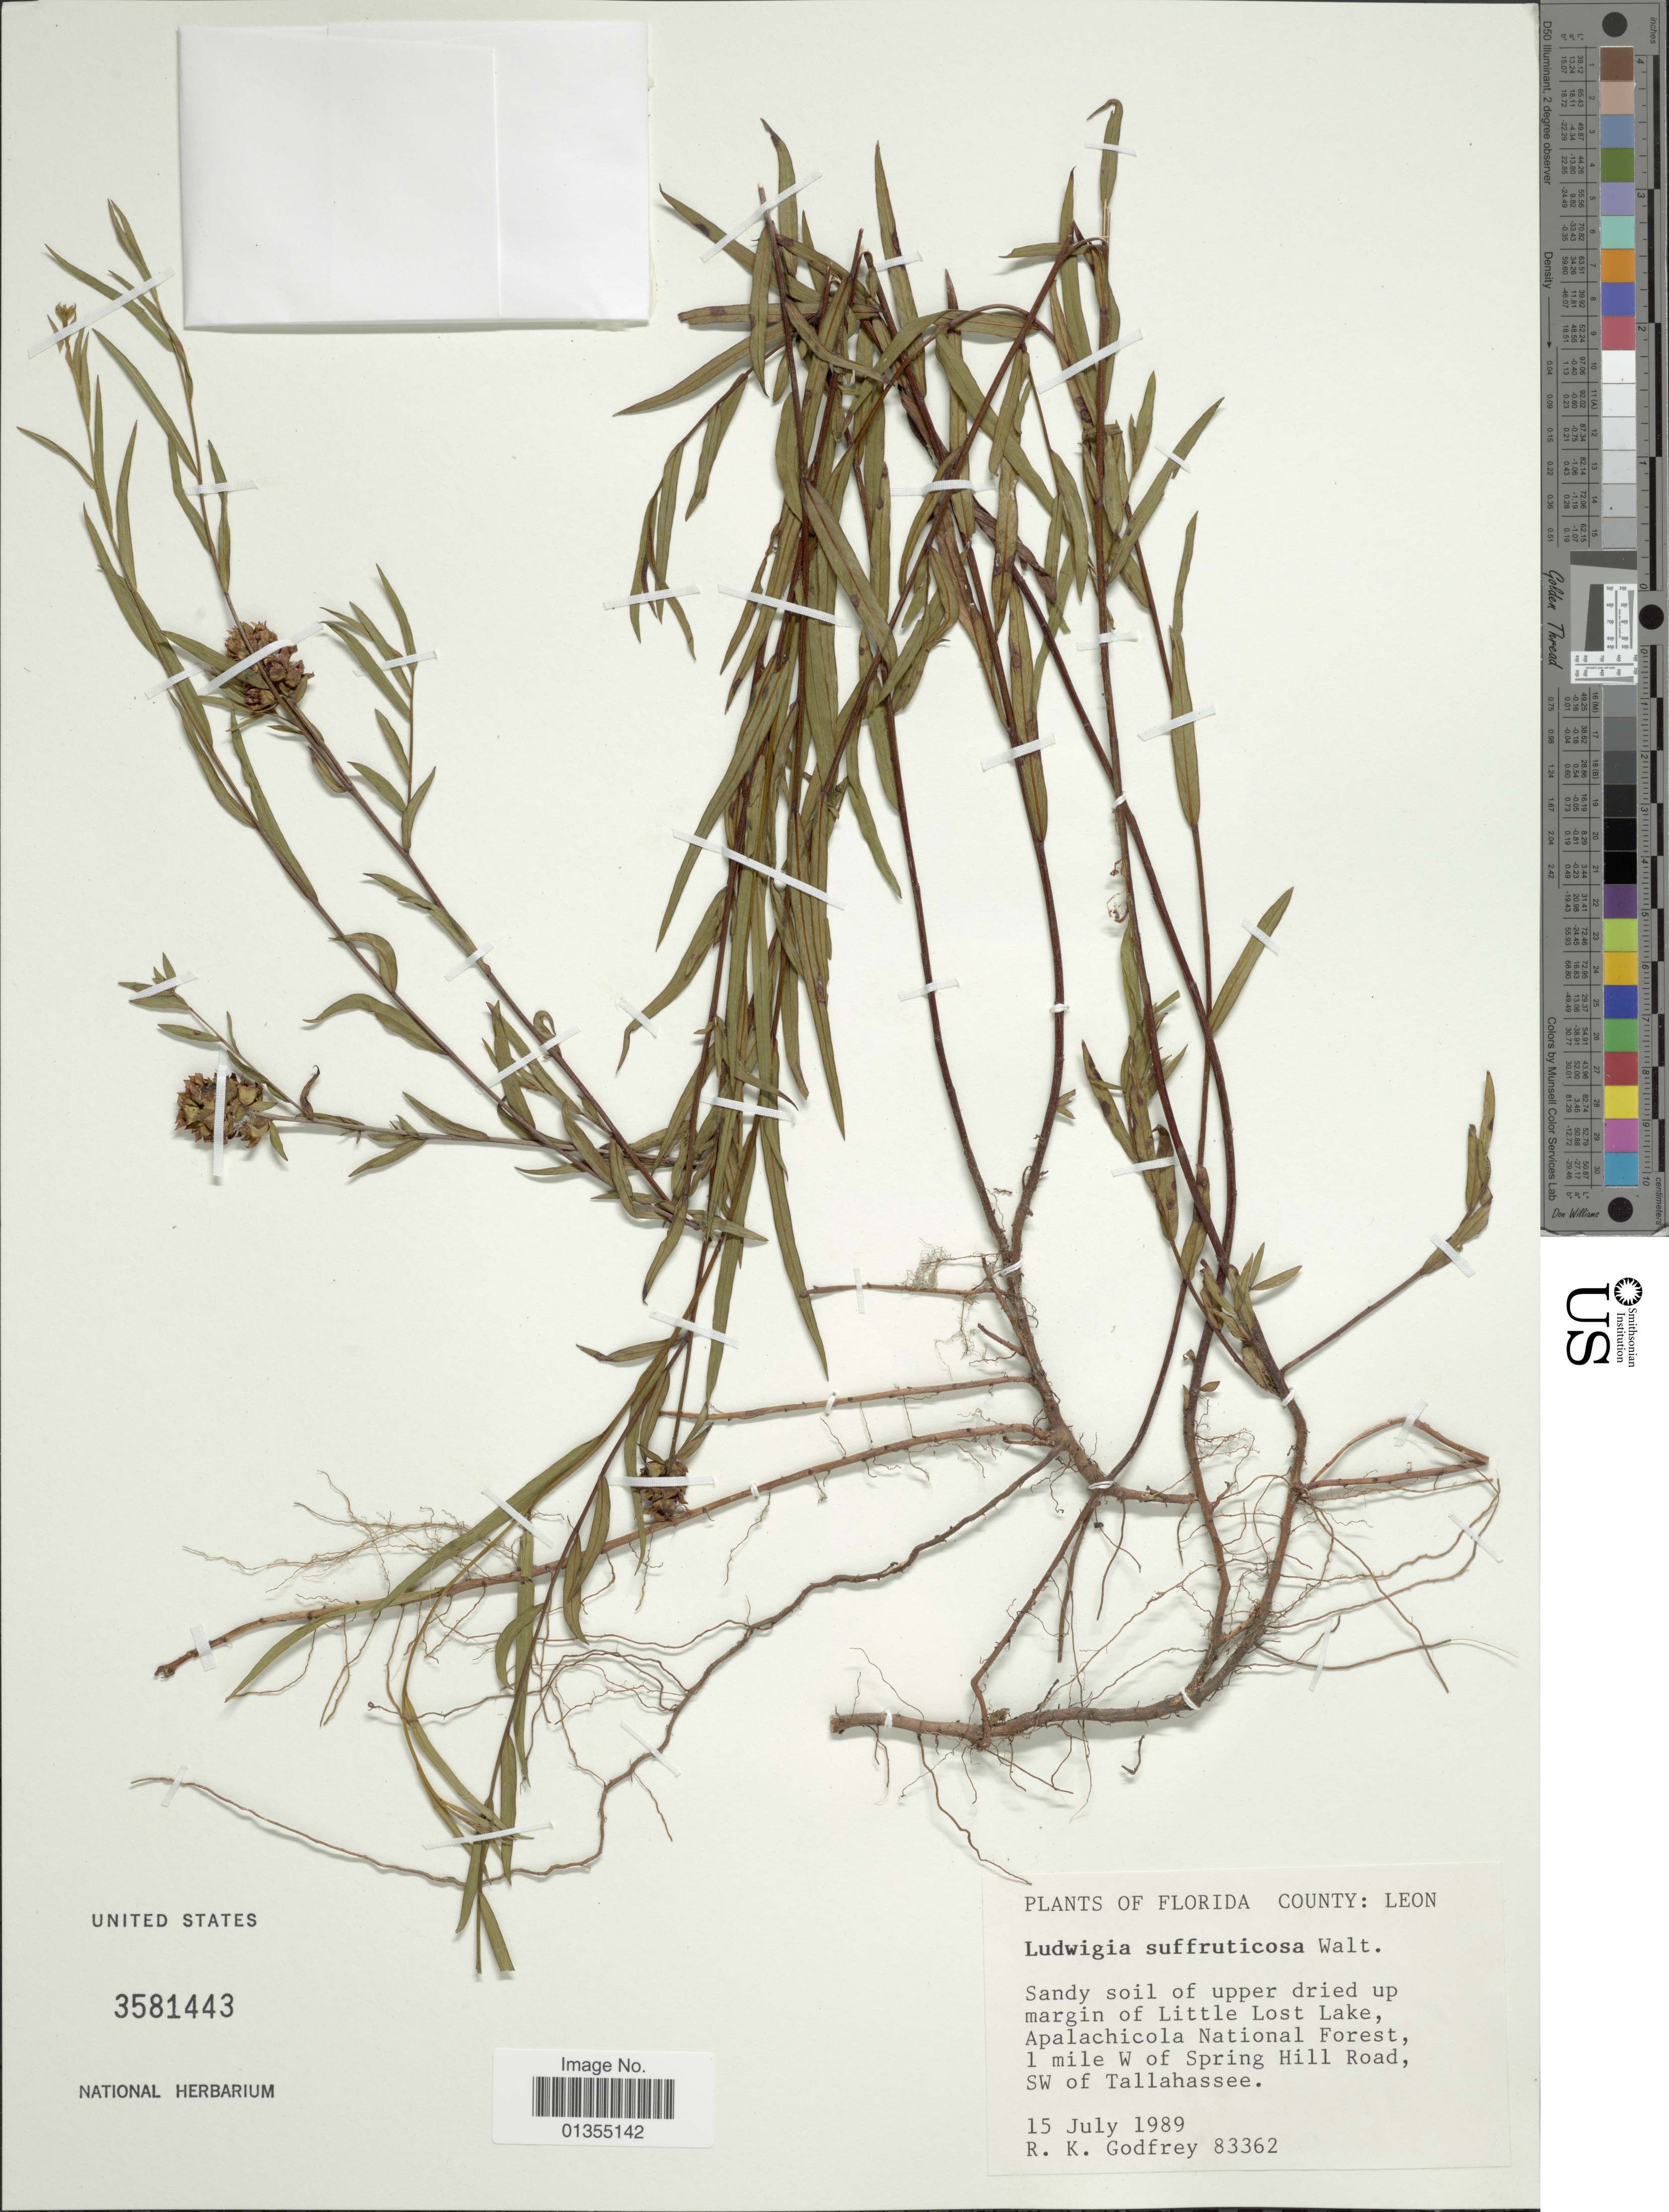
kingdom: Plantae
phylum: Tracheophyta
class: Magnoliopsida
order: Myrtales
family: Onagraceae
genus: Ludwigia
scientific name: Ludwigia suffruticosa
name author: Walter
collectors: R. K. Godfrey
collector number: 83362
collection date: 1989-07-15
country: United States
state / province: Florida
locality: County Leon, sandy soil of upper dried up margin of Little Lost Lake, Apalachicola National Forest, 1 miles W of Spring Hill Road, SW of Tallahassee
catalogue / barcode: US 3581443